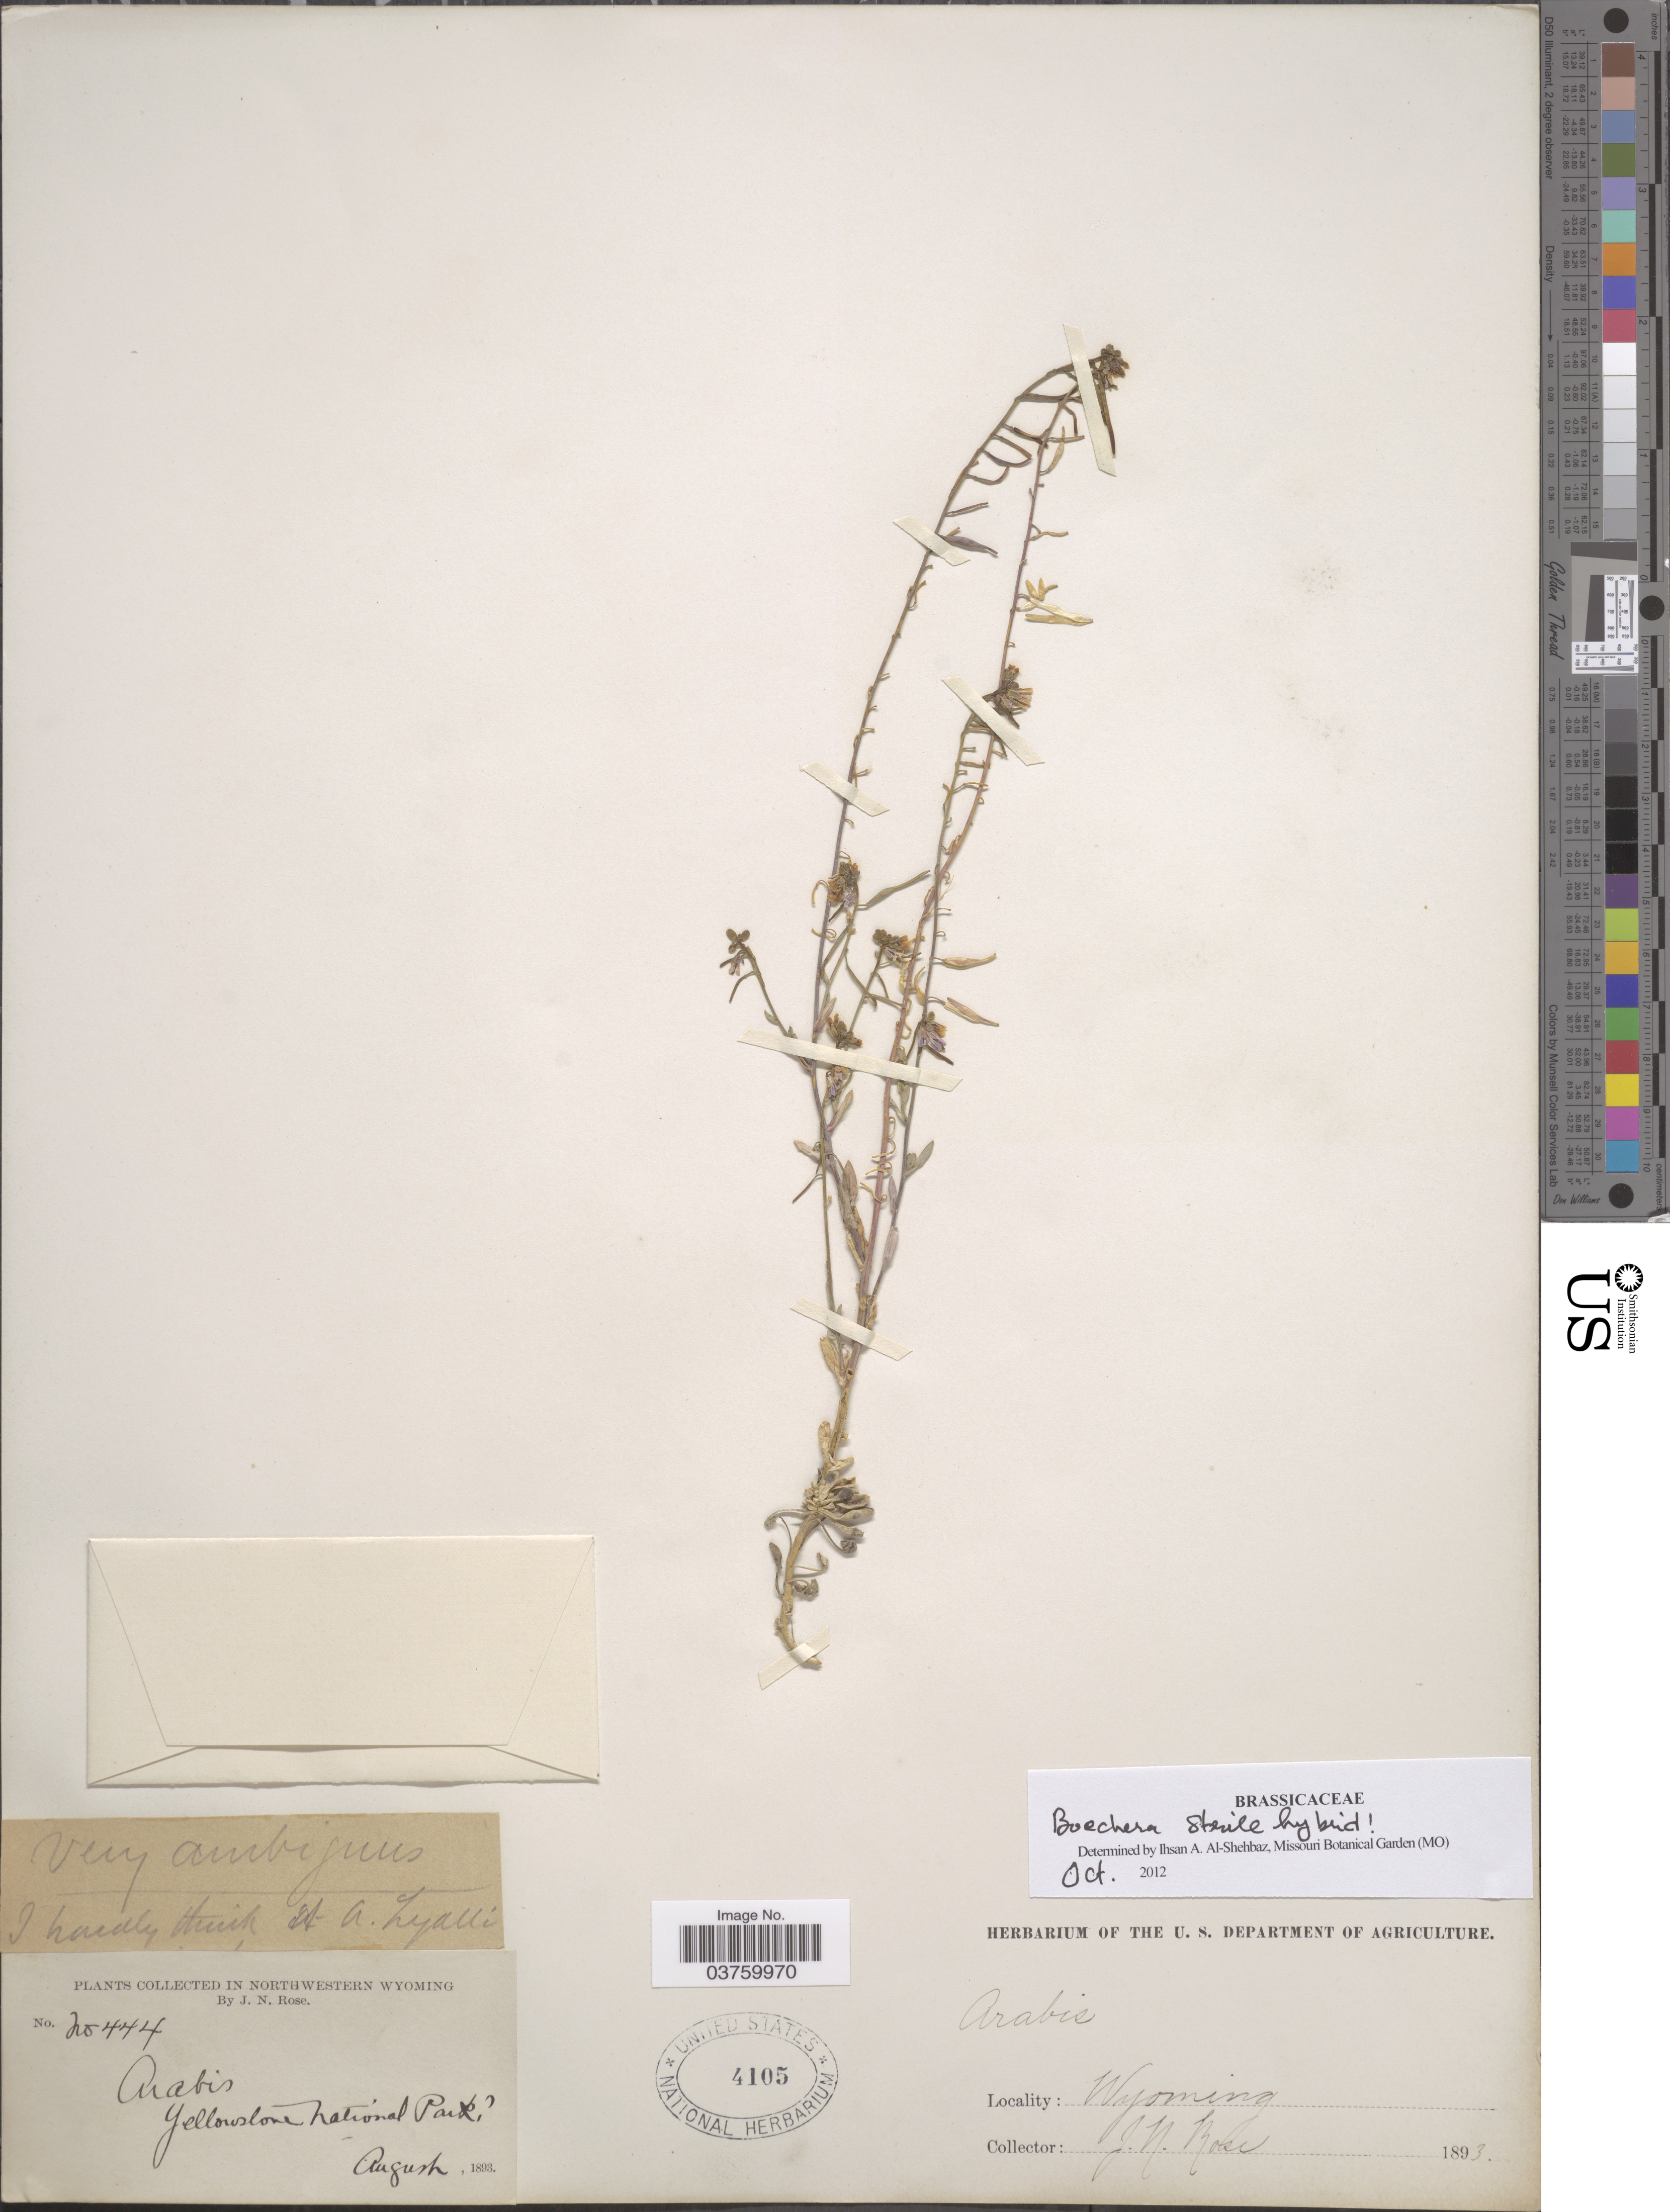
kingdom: Plantae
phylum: Tracheophyta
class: Magnoliopsida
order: Brassicales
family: Brassicaceae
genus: Boechera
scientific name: Boechera sp.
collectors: J. N. Rose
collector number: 25444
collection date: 1893-08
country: United States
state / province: Wyoming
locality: Northwestern Wyoming. Yellowstone National Park.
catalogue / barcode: US 4105